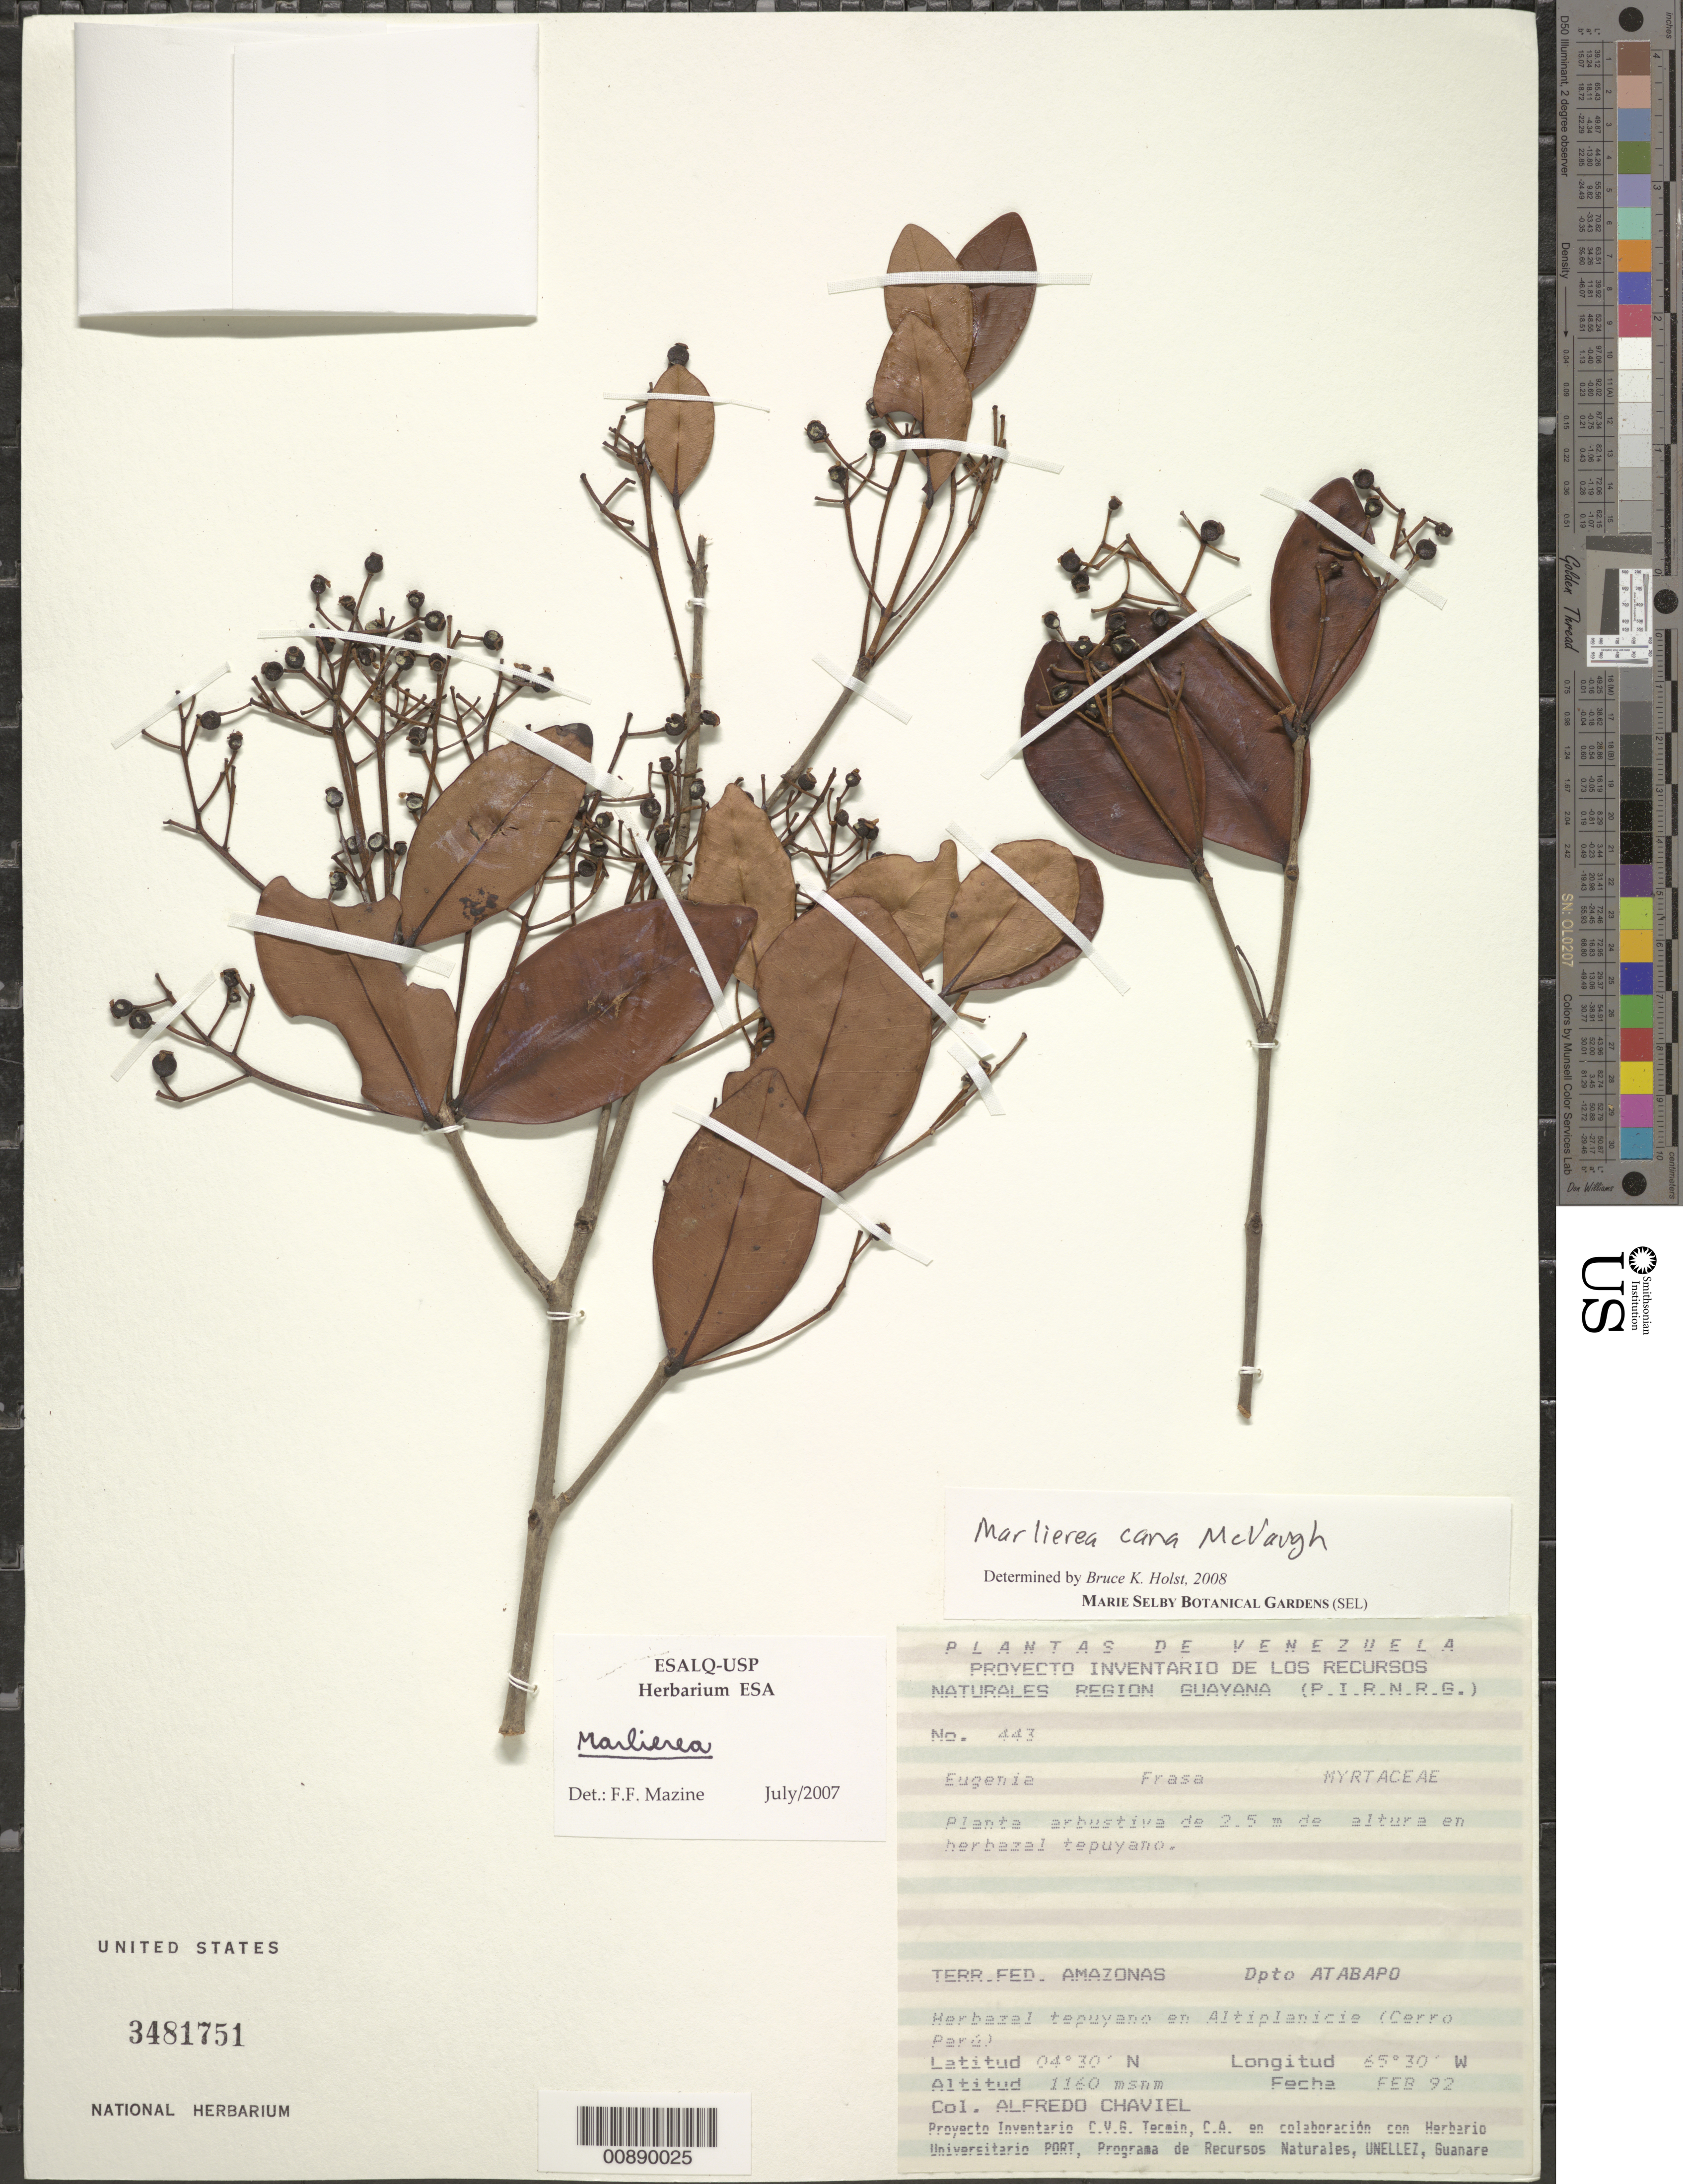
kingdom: Plantae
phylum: Tracheophyta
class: Magnoliopsida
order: Myrtales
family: Myrtaceae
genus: Myrcia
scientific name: Myrcia cana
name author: (McVaugh) E. Lucas & C.E. Wilson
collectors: A. Chaviel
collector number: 443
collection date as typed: Feb-92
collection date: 1992-02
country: Venezuela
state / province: Amazonas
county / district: Atabapo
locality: Cerro Parú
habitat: Herbazal tepuyano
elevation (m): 1160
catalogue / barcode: US 3481751